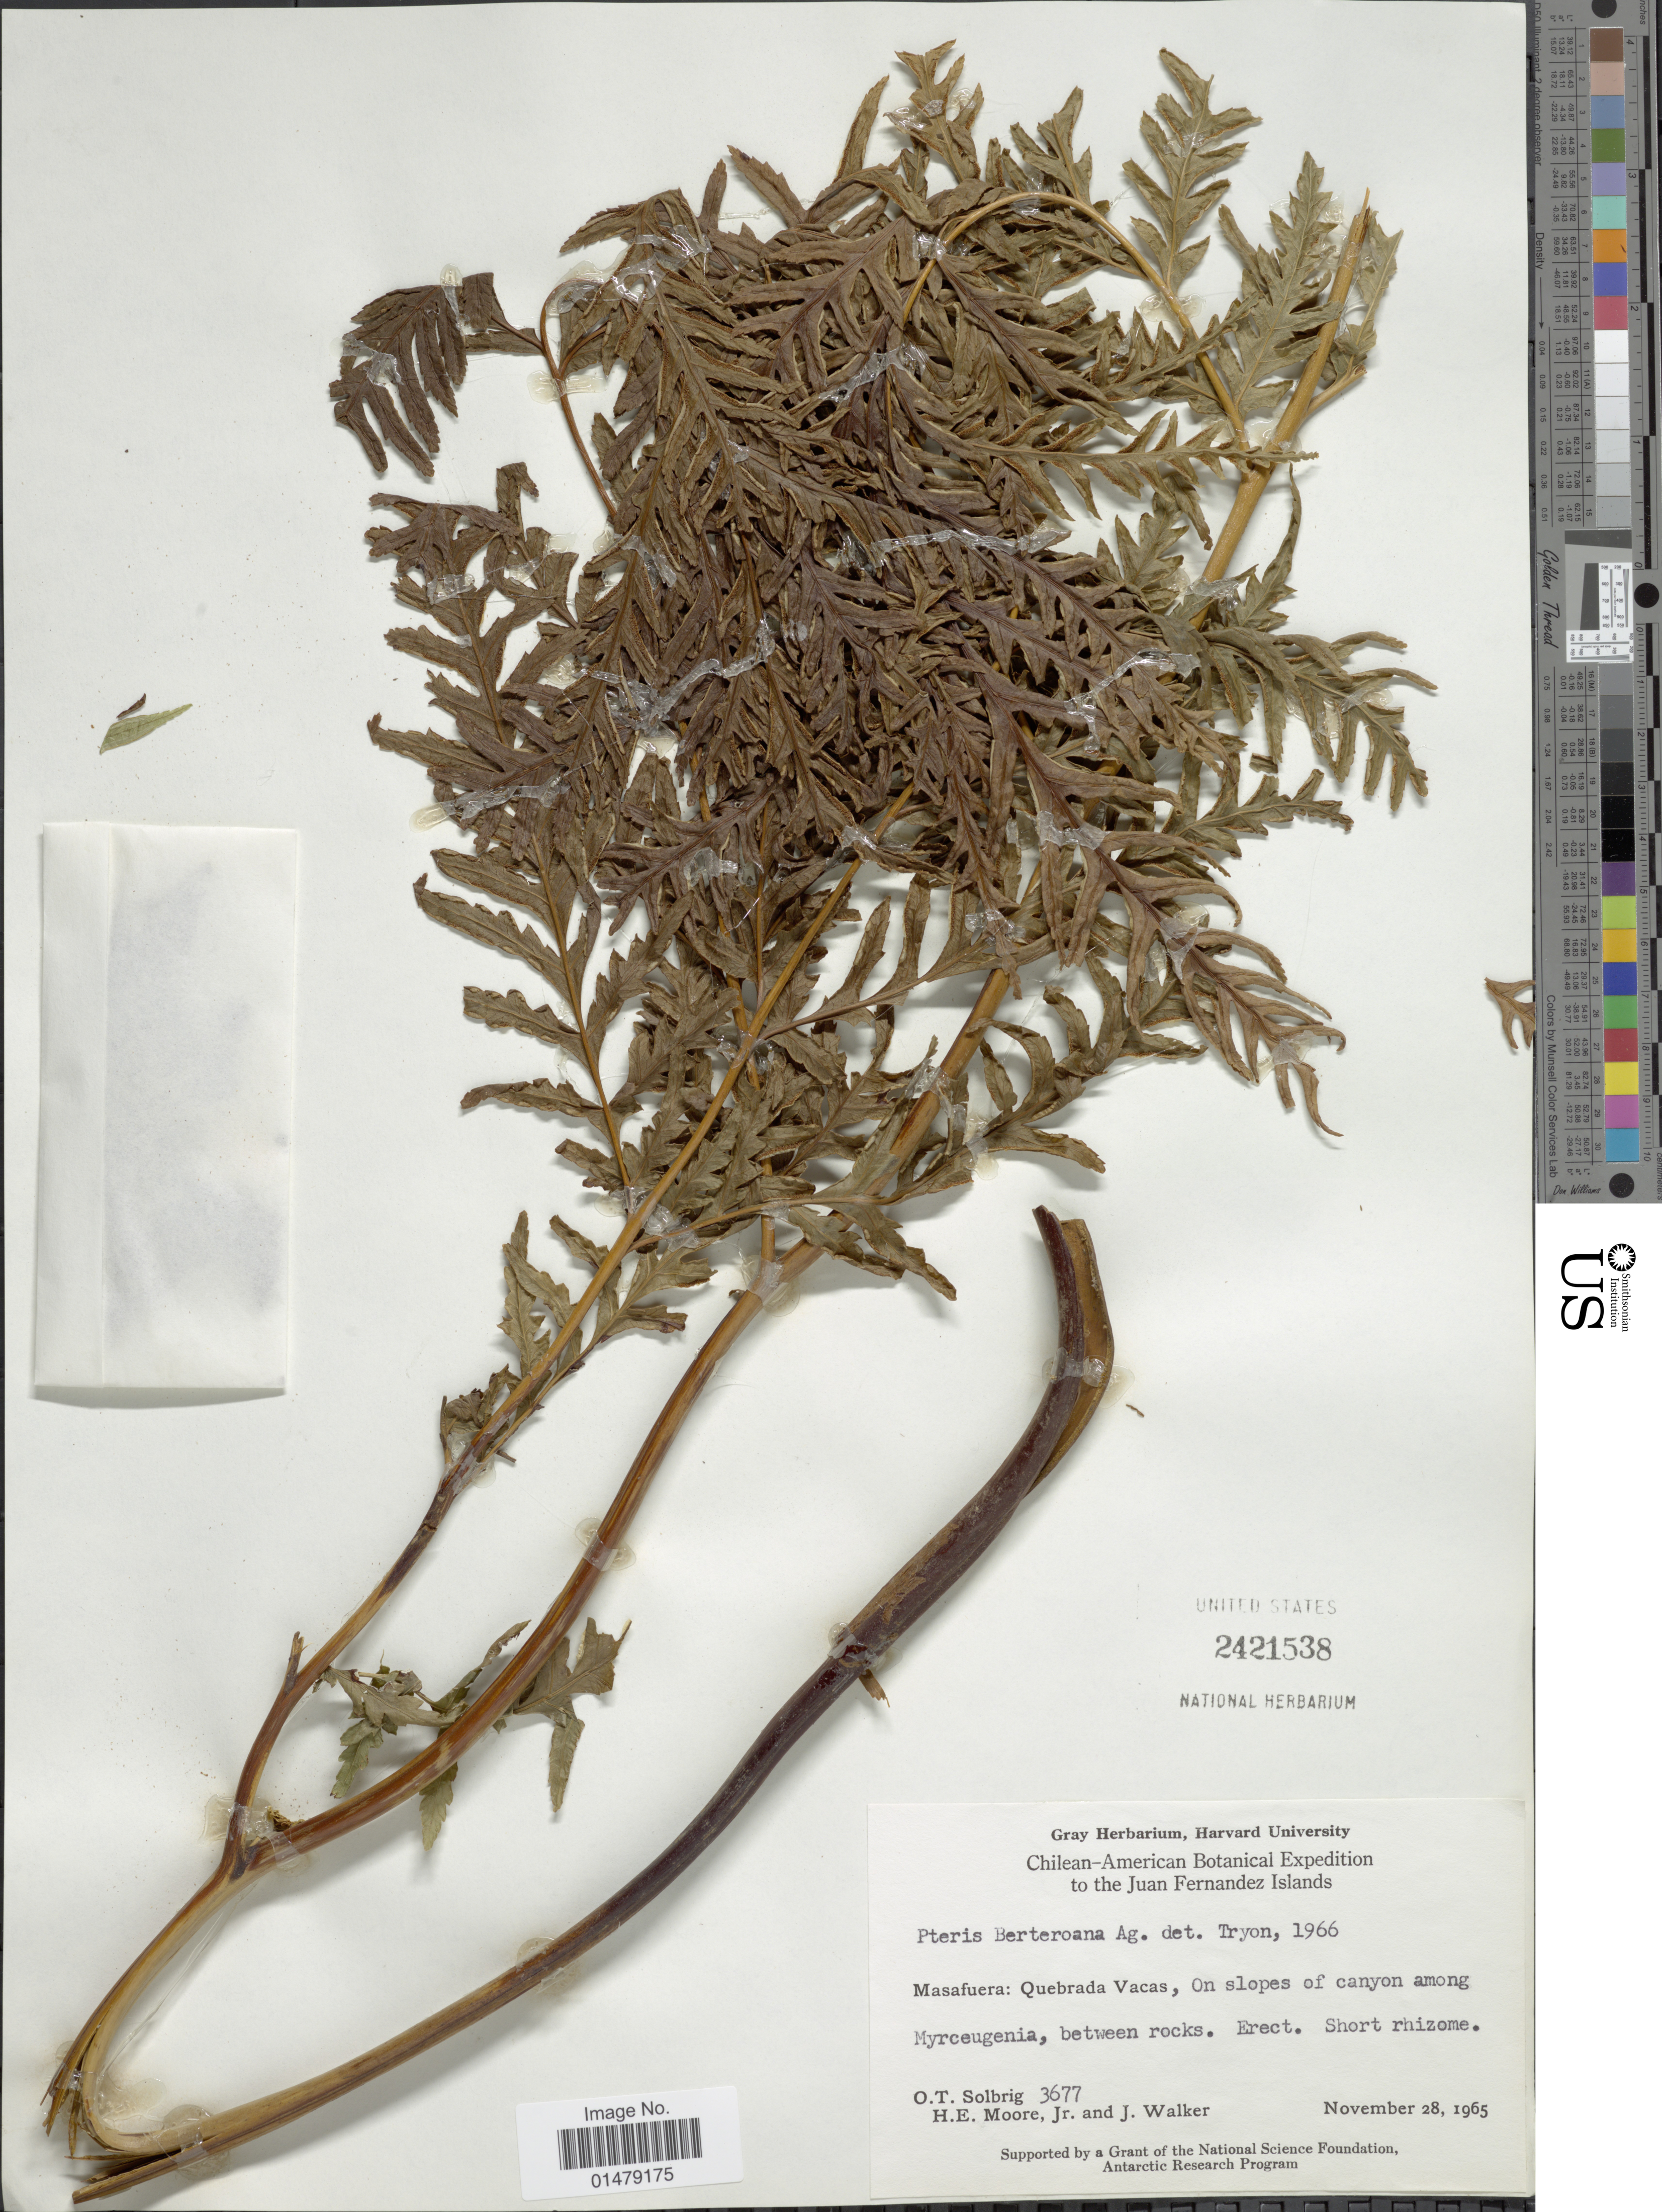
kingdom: Plantae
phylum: Tracheophyta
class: Polypodiopsida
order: Polypodiales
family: Pteridaceae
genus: Pteris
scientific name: Pteris berteroana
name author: J. Agardh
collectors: O. T. Solbrig, H. Moore & J. Walker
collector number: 3677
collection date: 1965-11-28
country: Chile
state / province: Valparaíso (V)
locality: Masafuera: Quebrada Vacas, on slopes of canyon among Myrceugenia. Juan Fernandez islands.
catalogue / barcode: US 2421538